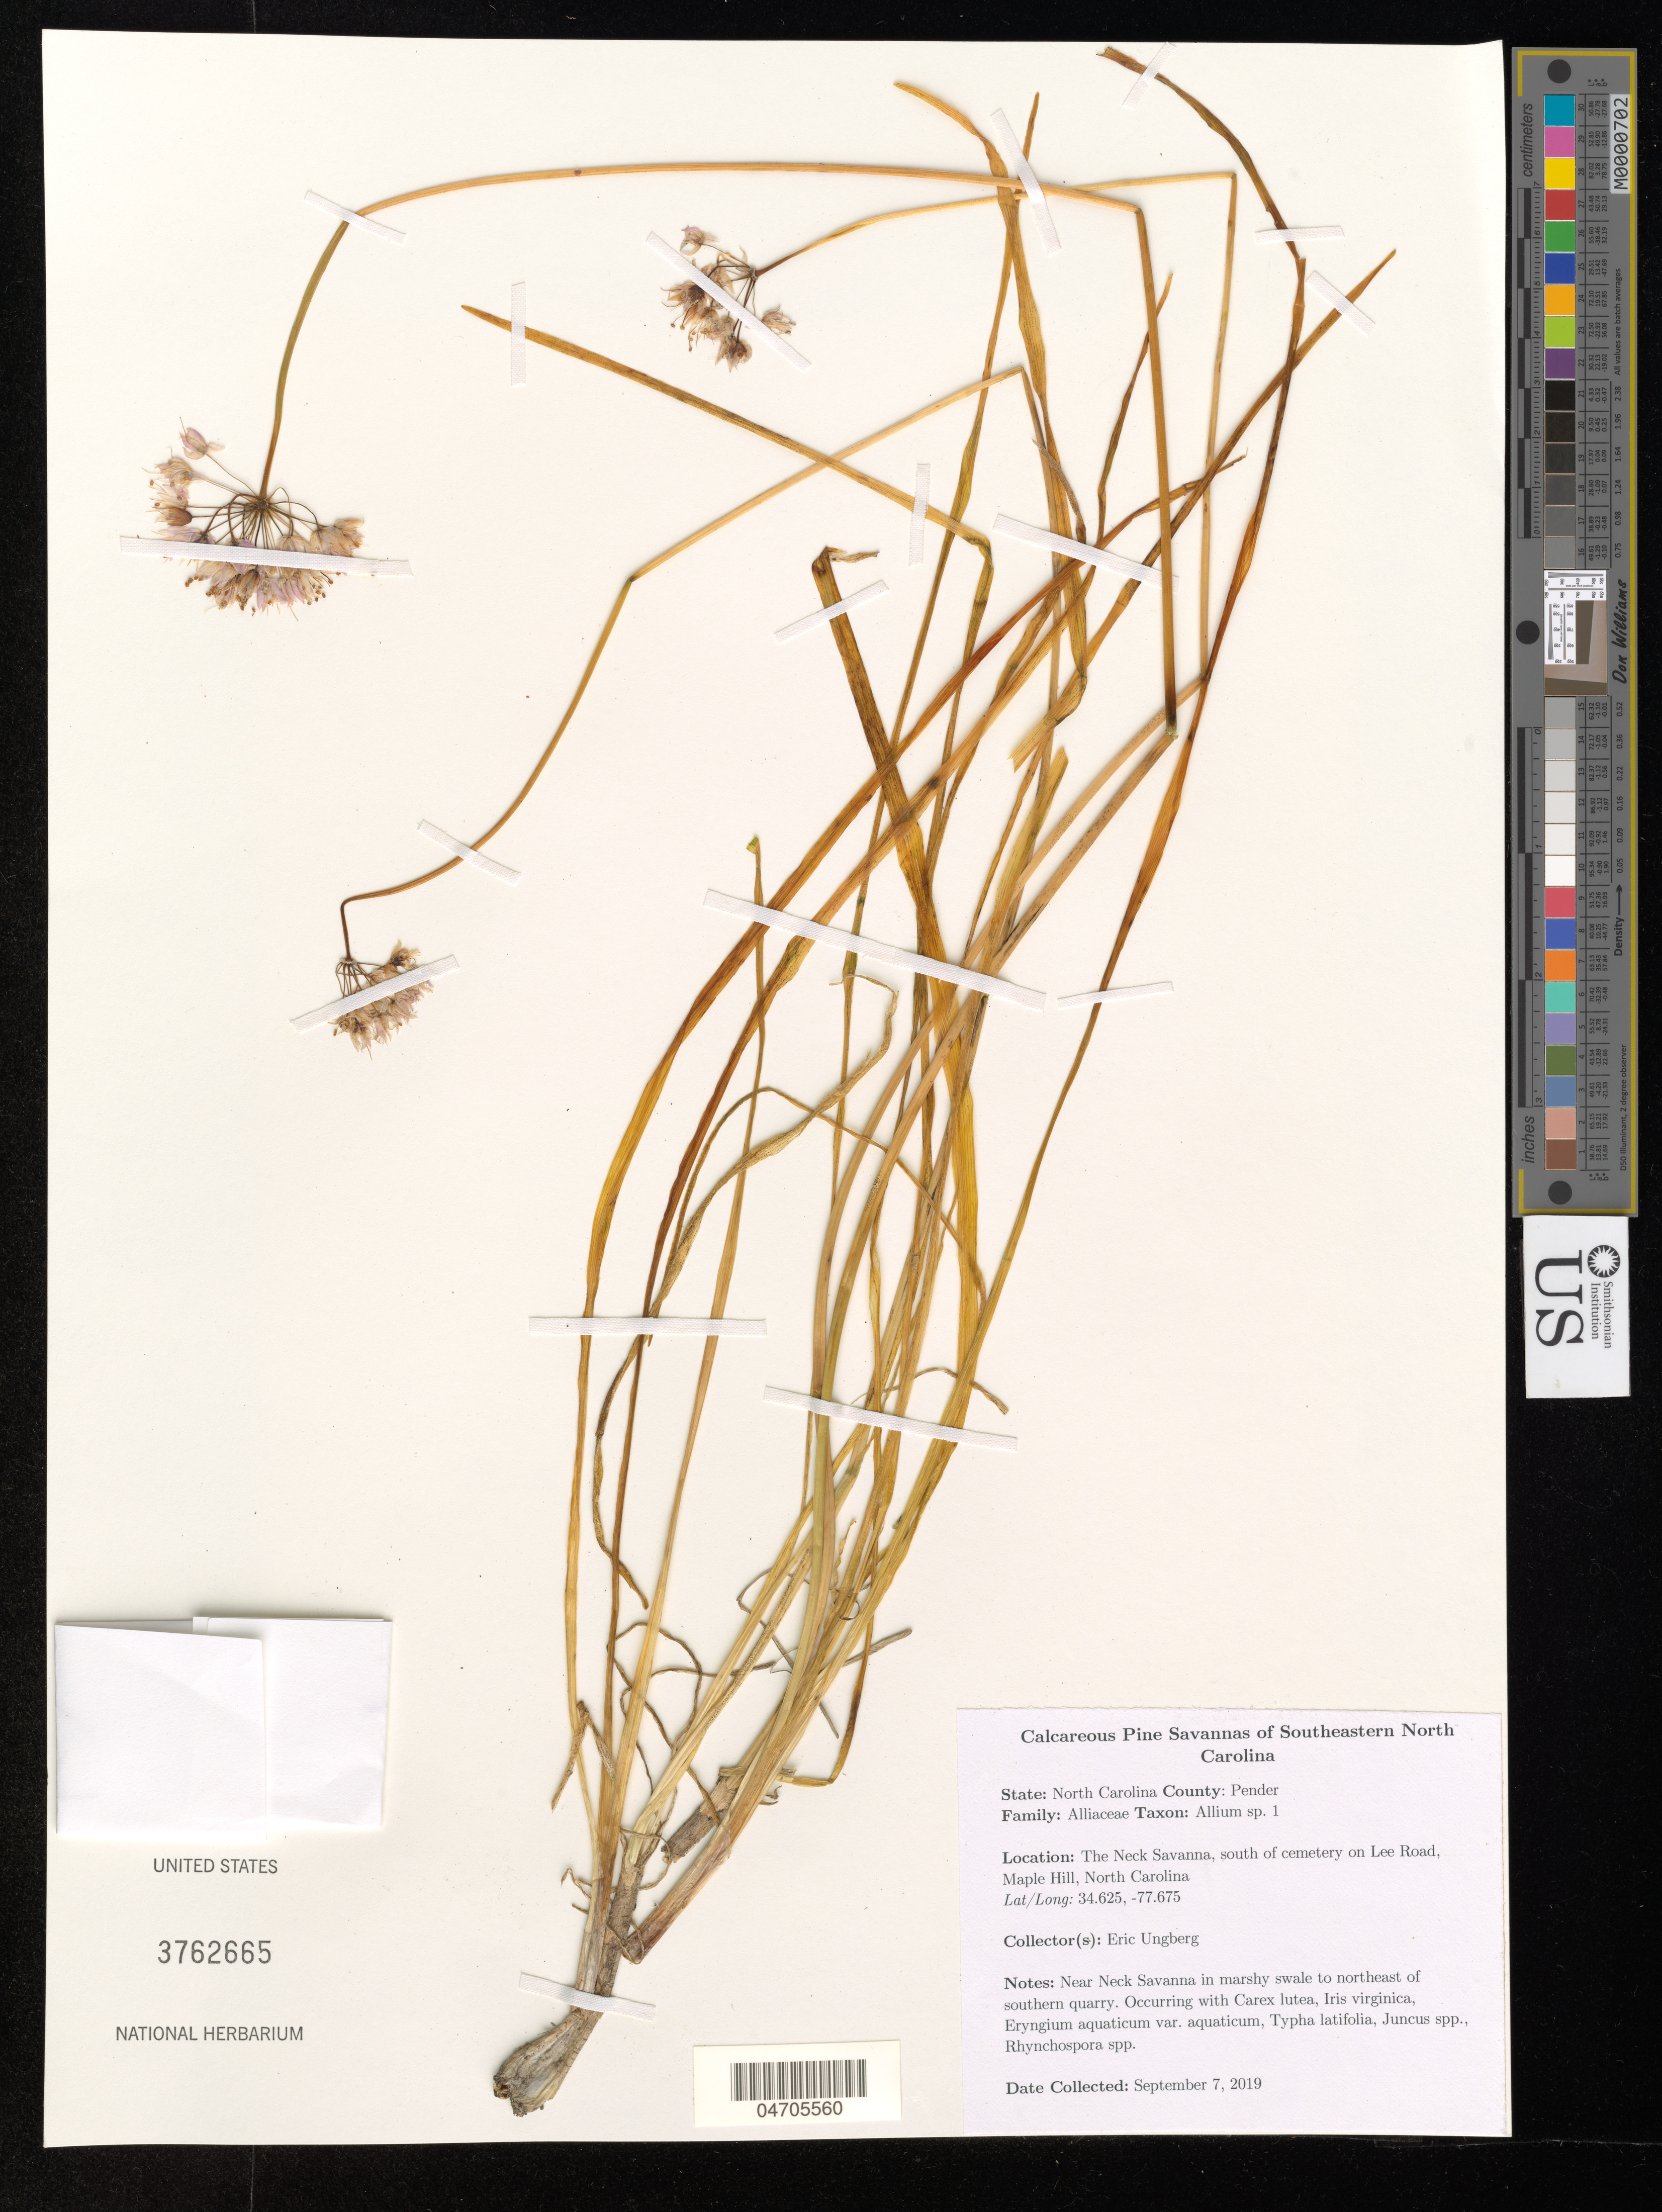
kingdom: Plantae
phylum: Tracheophyta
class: Liliopsida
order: Asparagales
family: Amaryllidaceae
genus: Allium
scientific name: Allium sp.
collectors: E. Ungberg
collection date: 2019-09-07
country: United States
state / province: North Carolina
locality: Calcareous Pine Savannas of Southeastern North Carolina. County: Pender. The Neck Savanna, south of cemetery on Lee Road, Maple Hill. Near Neck Savanna in marshy swale to northeast of southern quarry.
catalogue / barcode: US 3762665